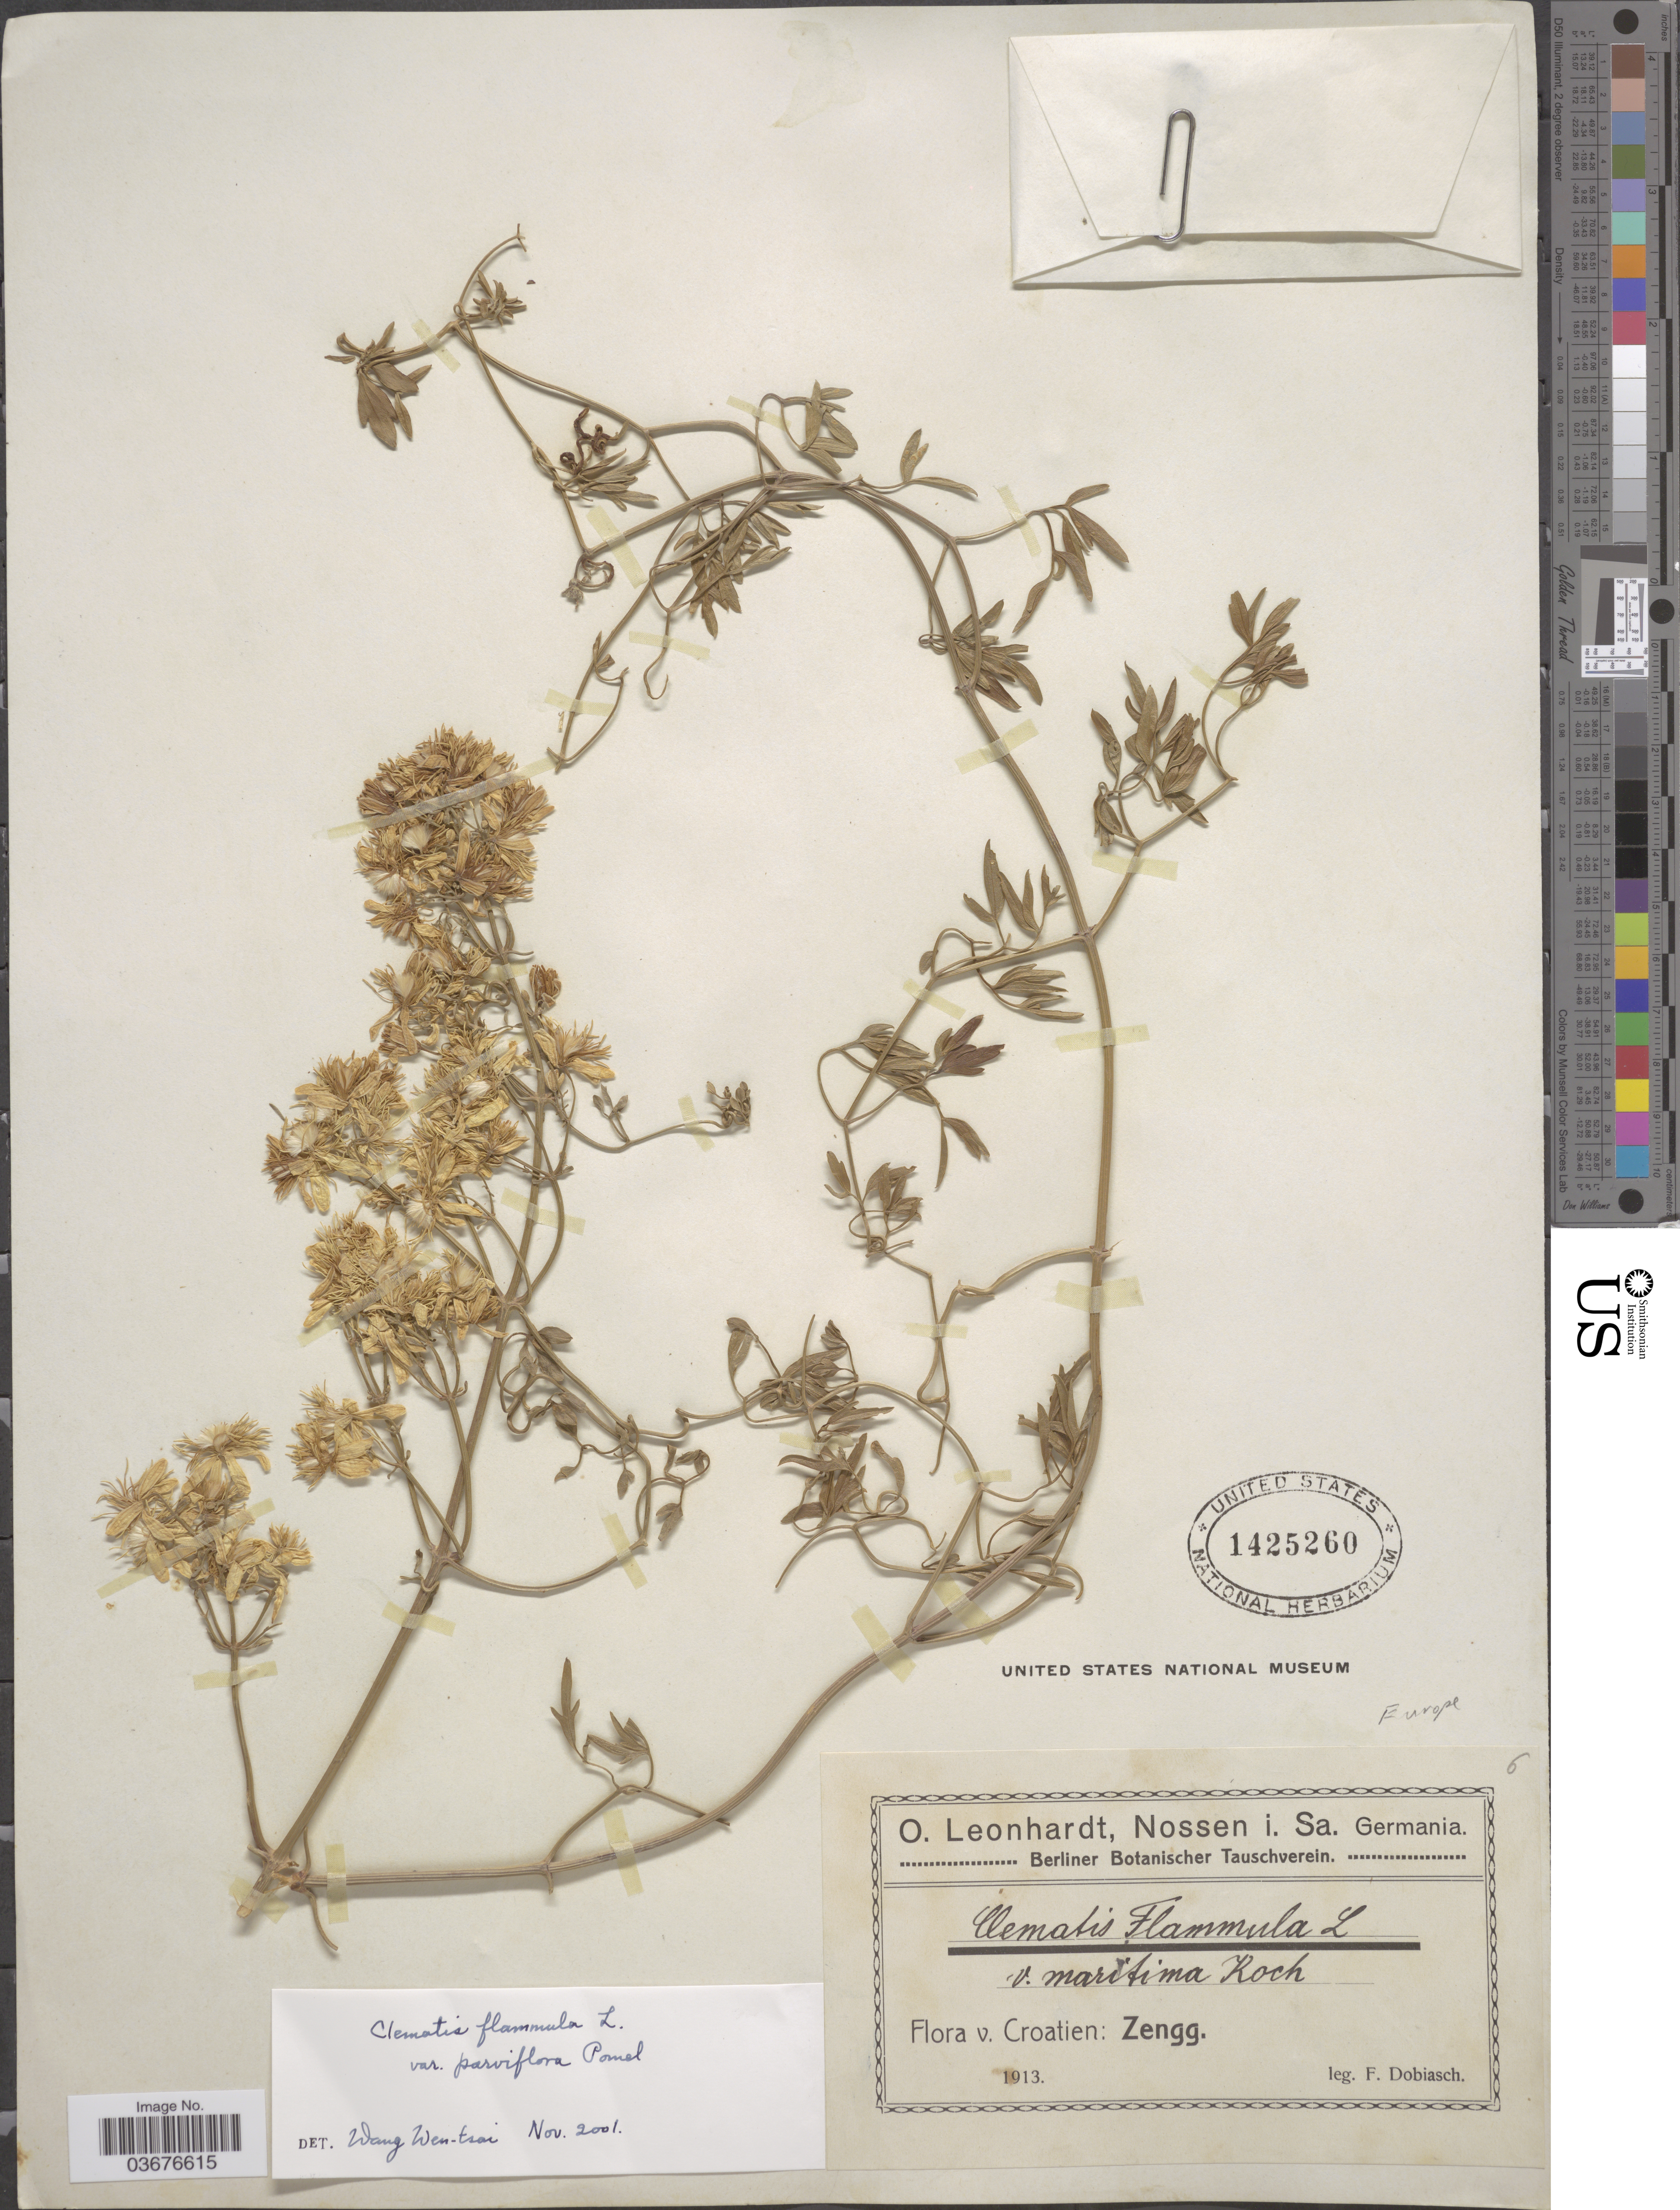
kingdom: Plantae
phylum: Tracheophyta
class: Magnoliopsida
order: Ranunculales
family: Ranunculaceae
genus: Clematis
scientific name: Clematis flammula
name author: L.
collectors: F. Dobiasch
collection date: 1913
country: Croatia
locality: Croatien: Zengg.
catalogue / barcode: US 1425260